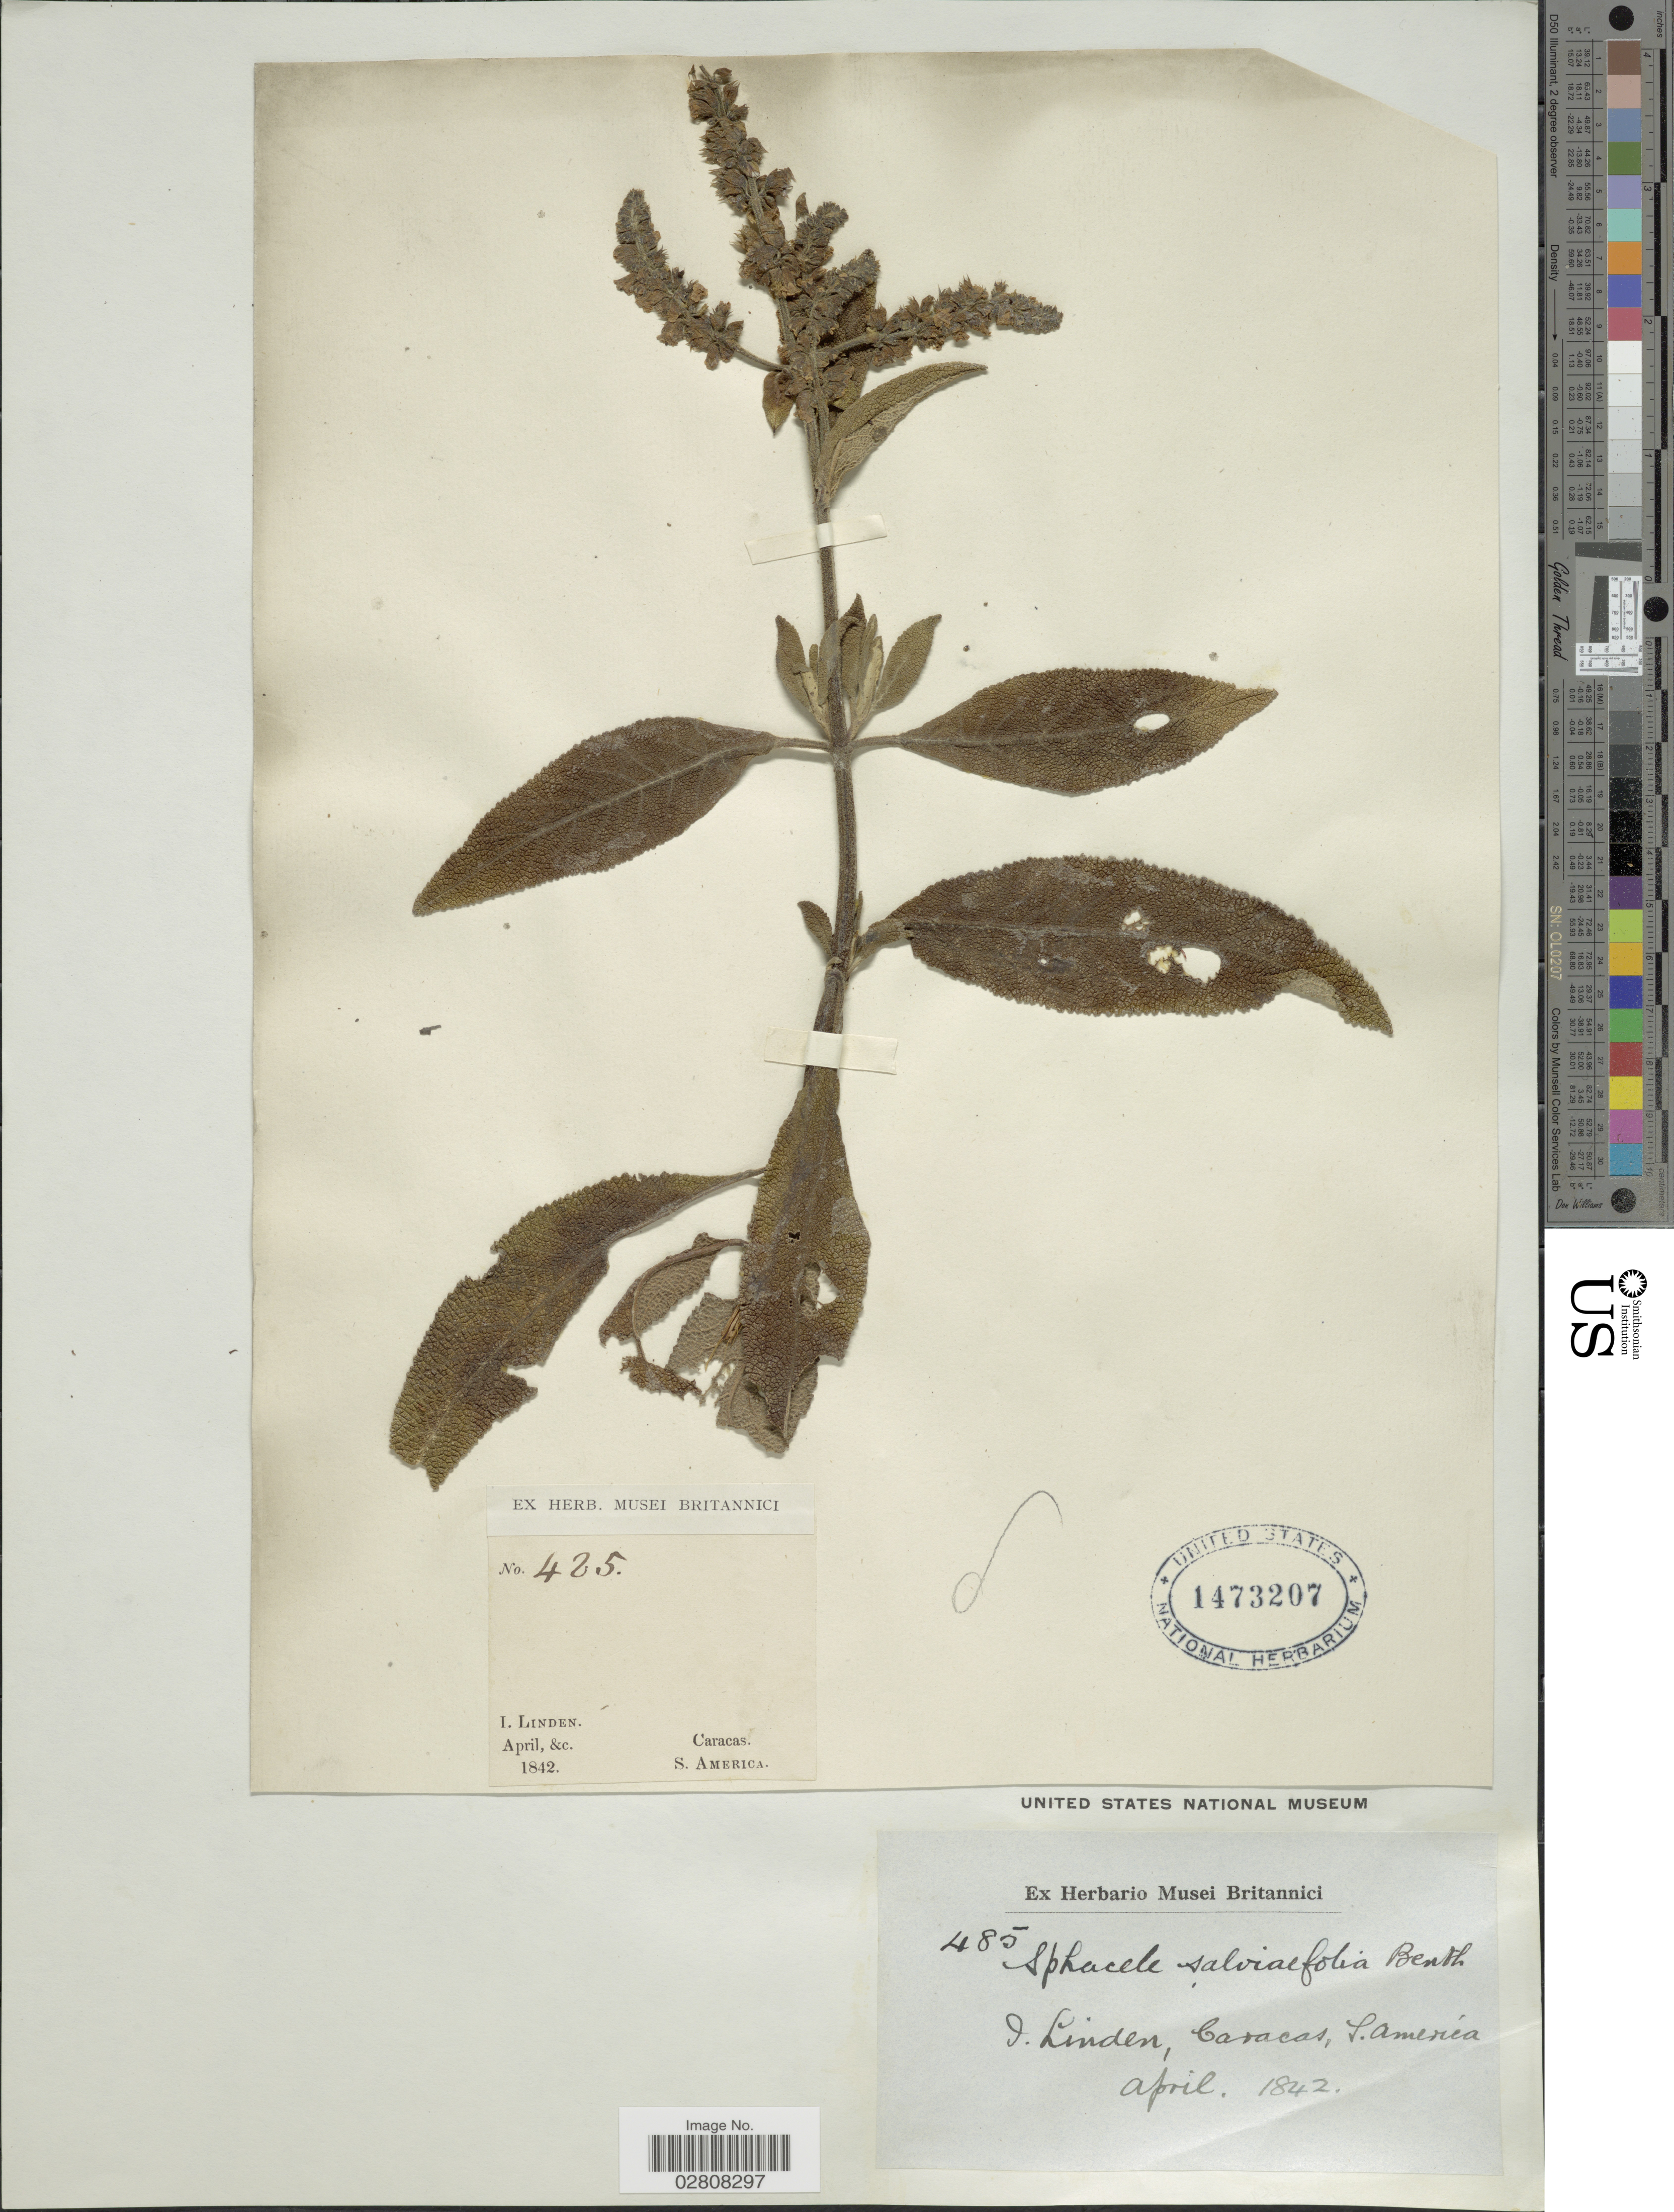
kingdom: Plantae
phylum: Tracheophyta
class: Magnoliopsida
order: Lamiales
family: Lamiaceae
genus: Lepechinia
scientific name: Lepechinia salviifolia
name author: (Kunth) Epling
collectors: I. Linden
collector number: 485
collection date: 1842-04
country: Venezuela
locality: Caracas. S. America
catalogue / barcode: US 1473207